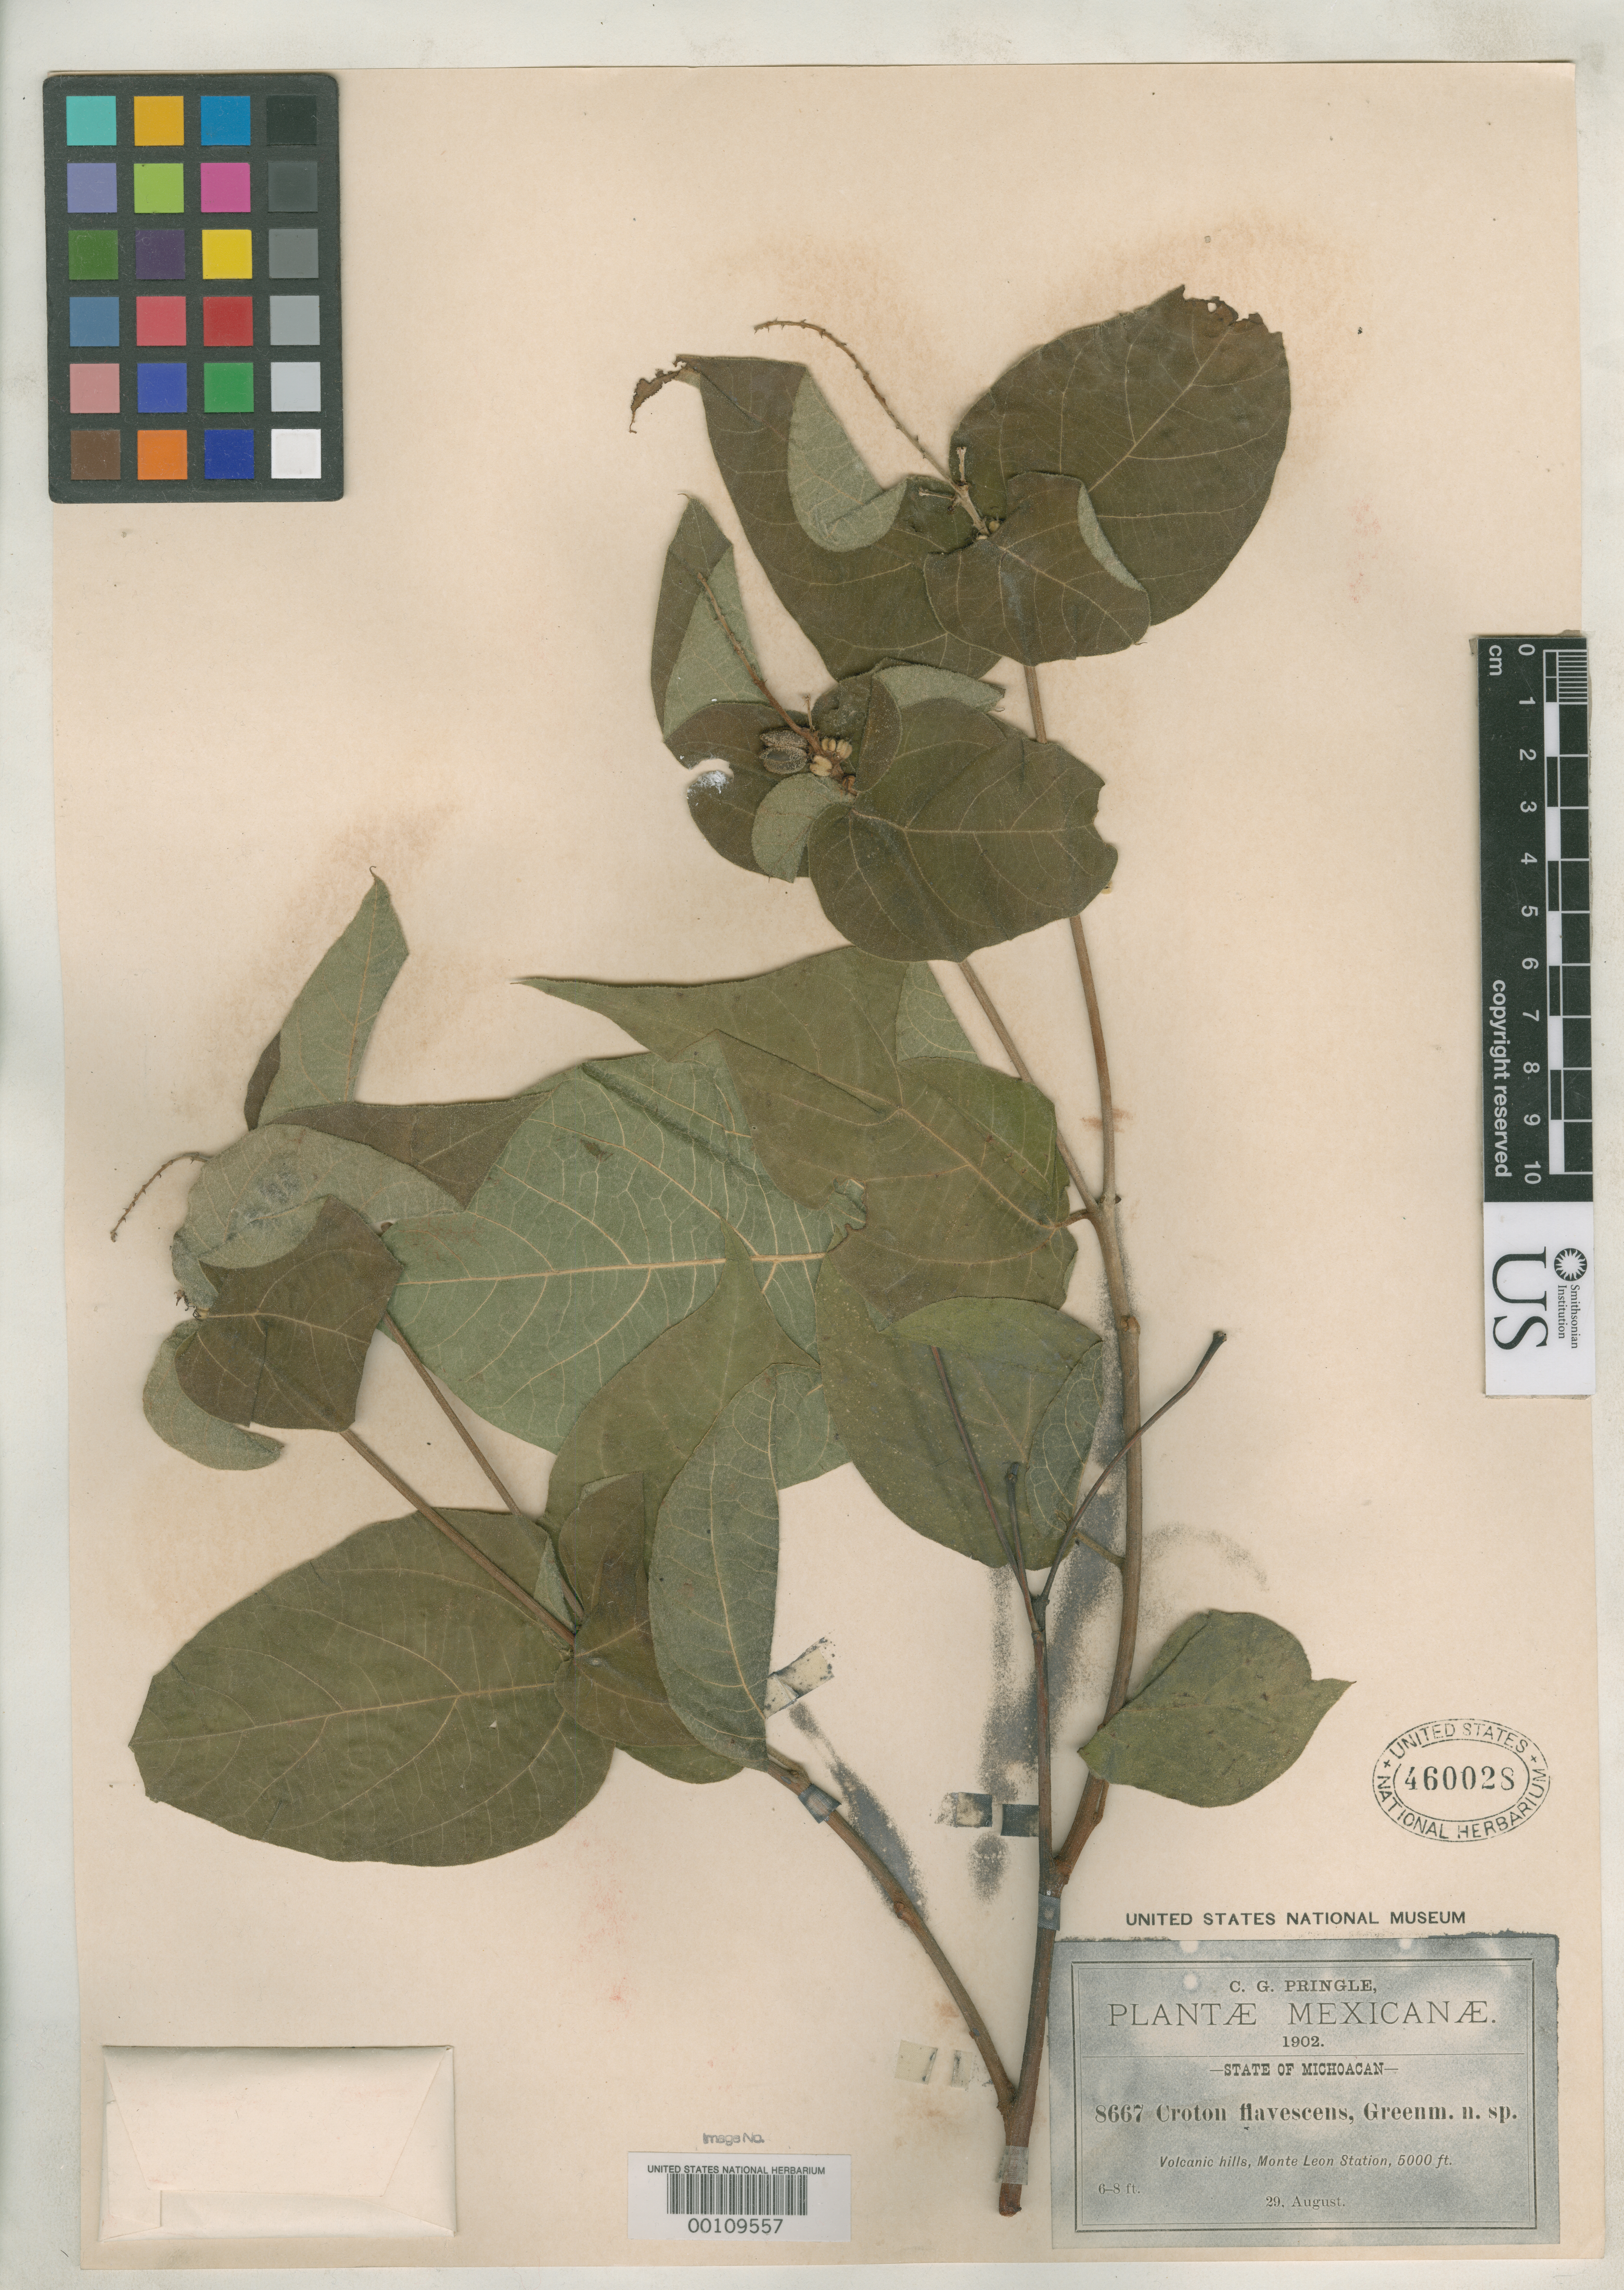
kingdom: Plantae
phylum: Tracheophyta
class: Magnoliopsida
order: Malpighiales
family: Euphorbiaceae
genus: Croton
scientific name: Croton flavescens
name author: Greenm.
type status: Isotype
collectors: C. G. Pringle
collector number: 8667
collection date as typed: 29 Aug 1902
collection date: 1902-08-29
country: Mexico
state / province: Michoacán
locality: Monte Leon Station.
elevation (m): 1540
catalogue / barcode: US 460028